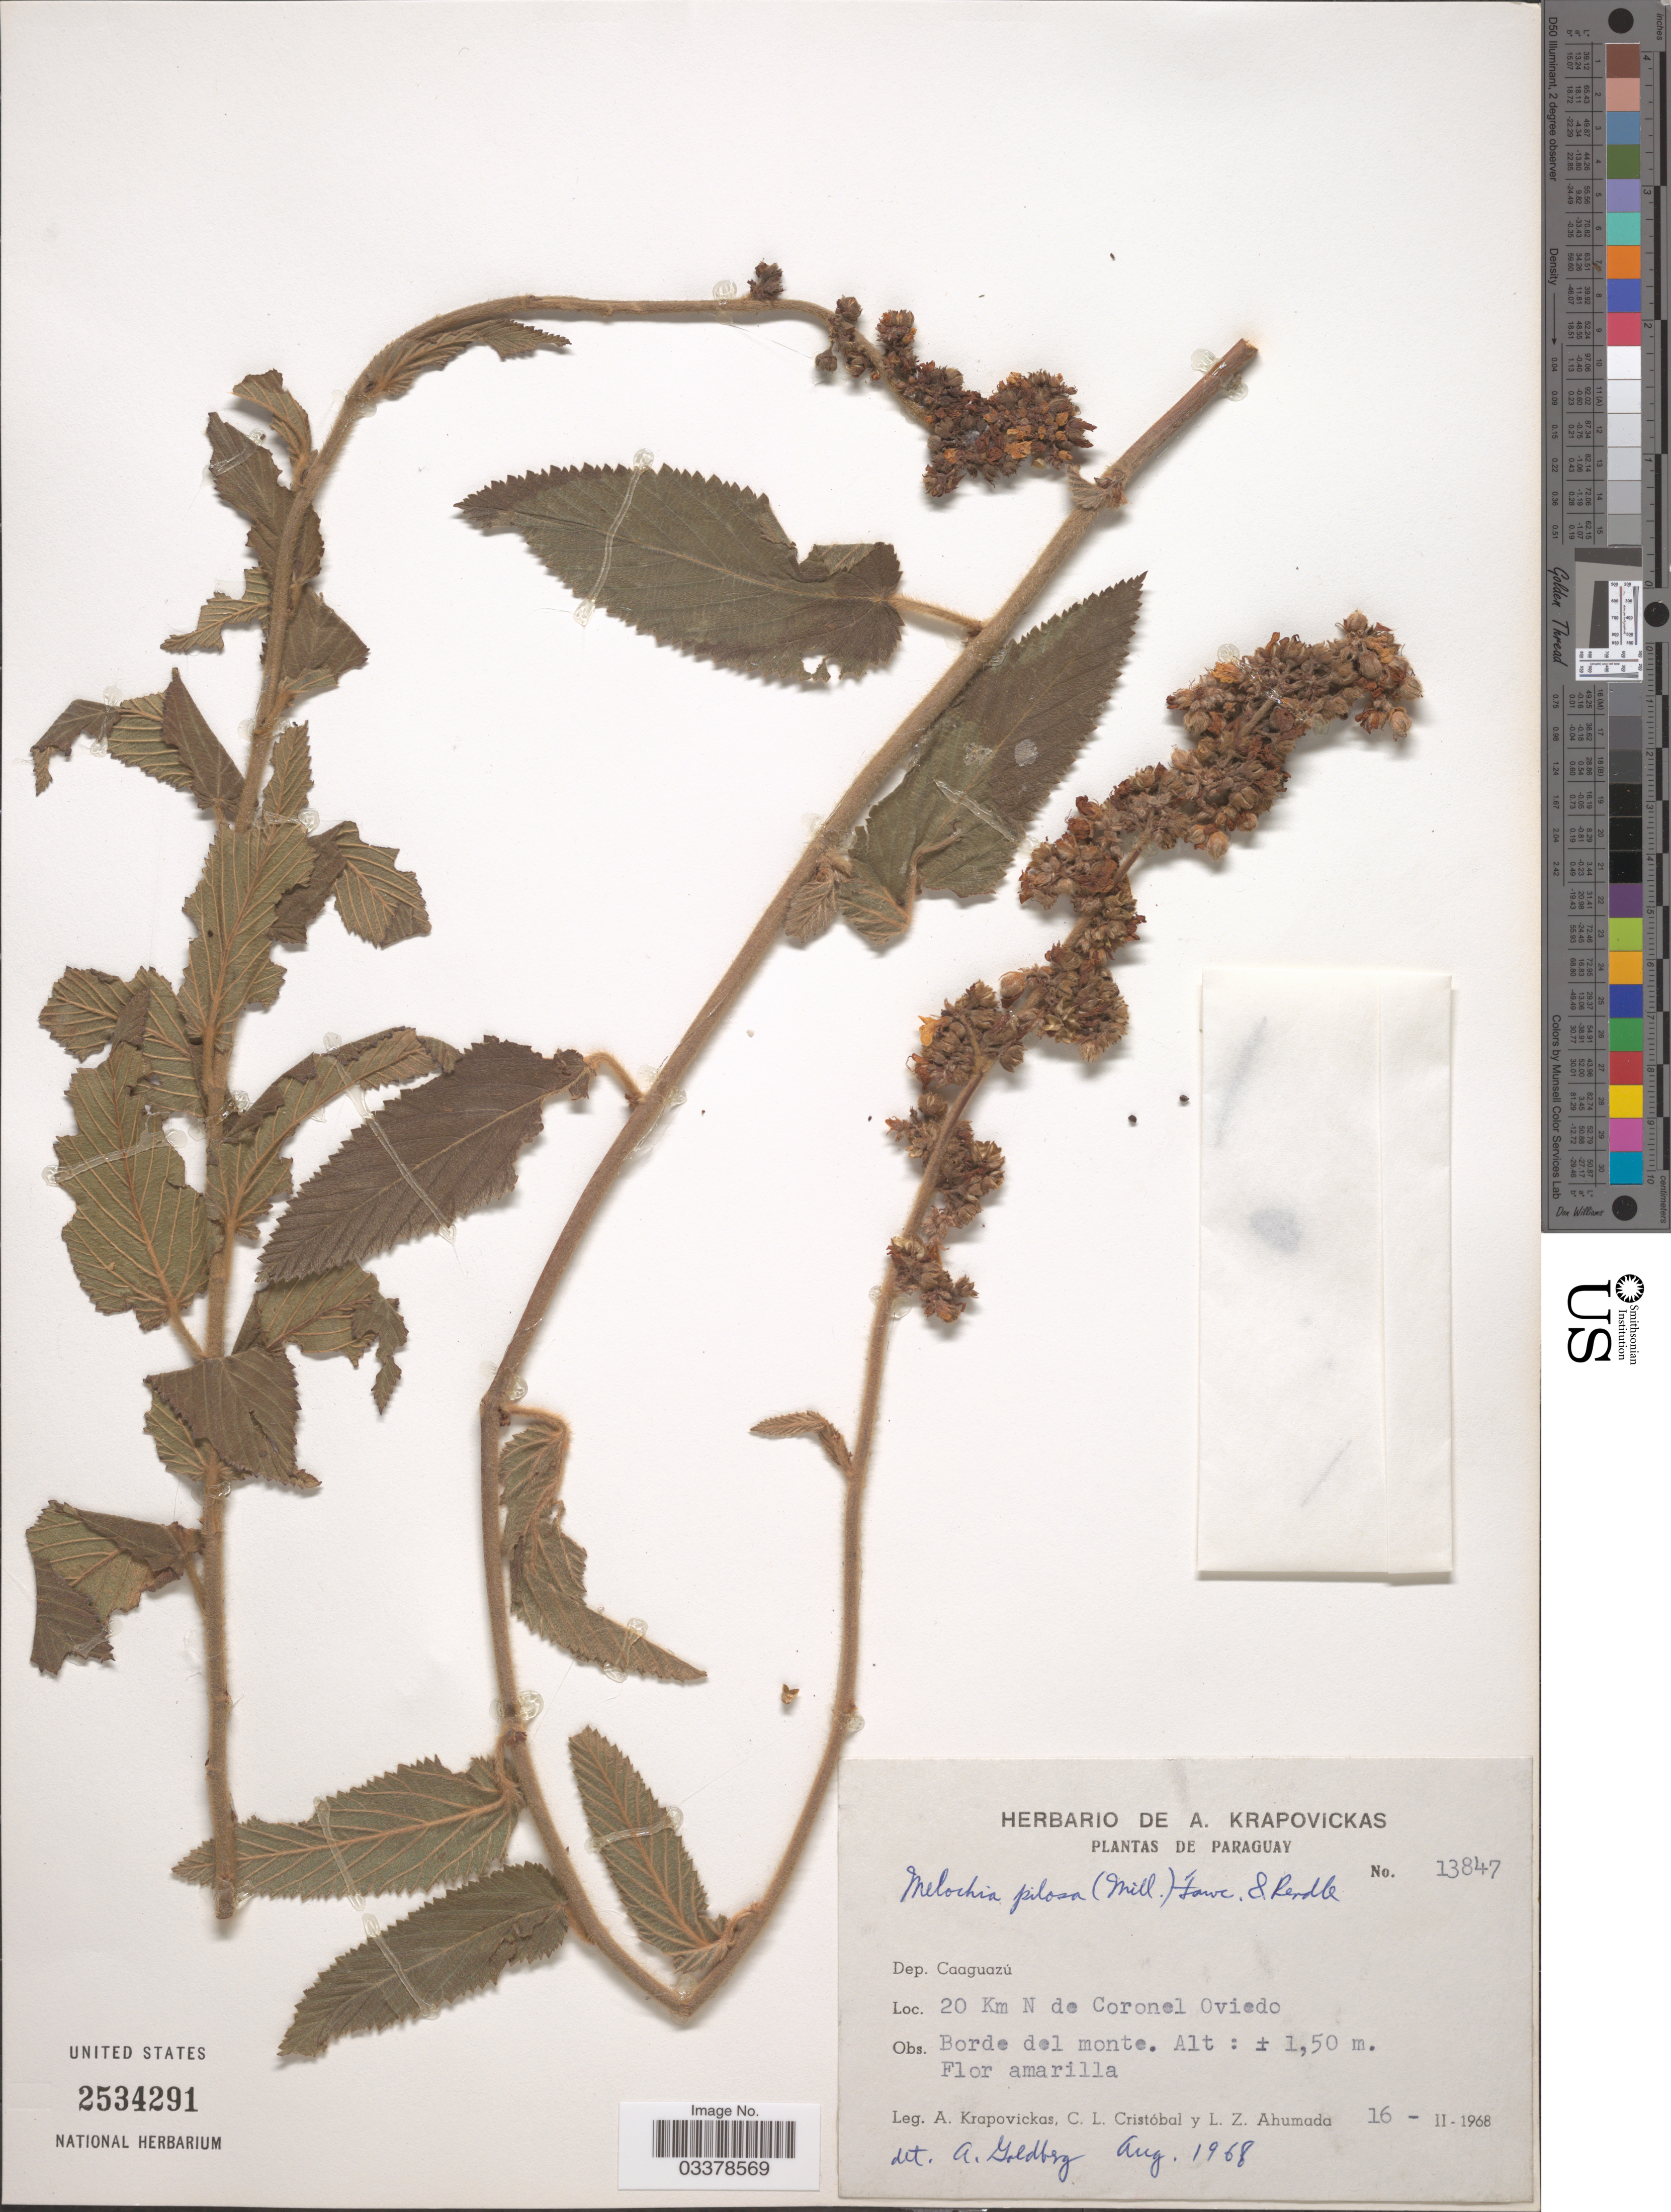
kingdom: Plantae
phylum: Tracheophyta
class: Magnoliopsida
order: Malvales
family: Malvaceae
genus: Melochia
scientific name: Melochia pilosa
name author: (Mill.) Fawc. & Rendle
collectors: A. Krapovickas, C. L. Cristóbal & L. Ahumada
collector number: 13847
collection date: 1968-02-16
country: Paraguay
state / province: Caaguazu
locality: Dep. Caaguazú. 20 Km N de Coronel Oviedo. Borde del monte.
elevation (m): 1.5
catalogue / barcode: US 2534291